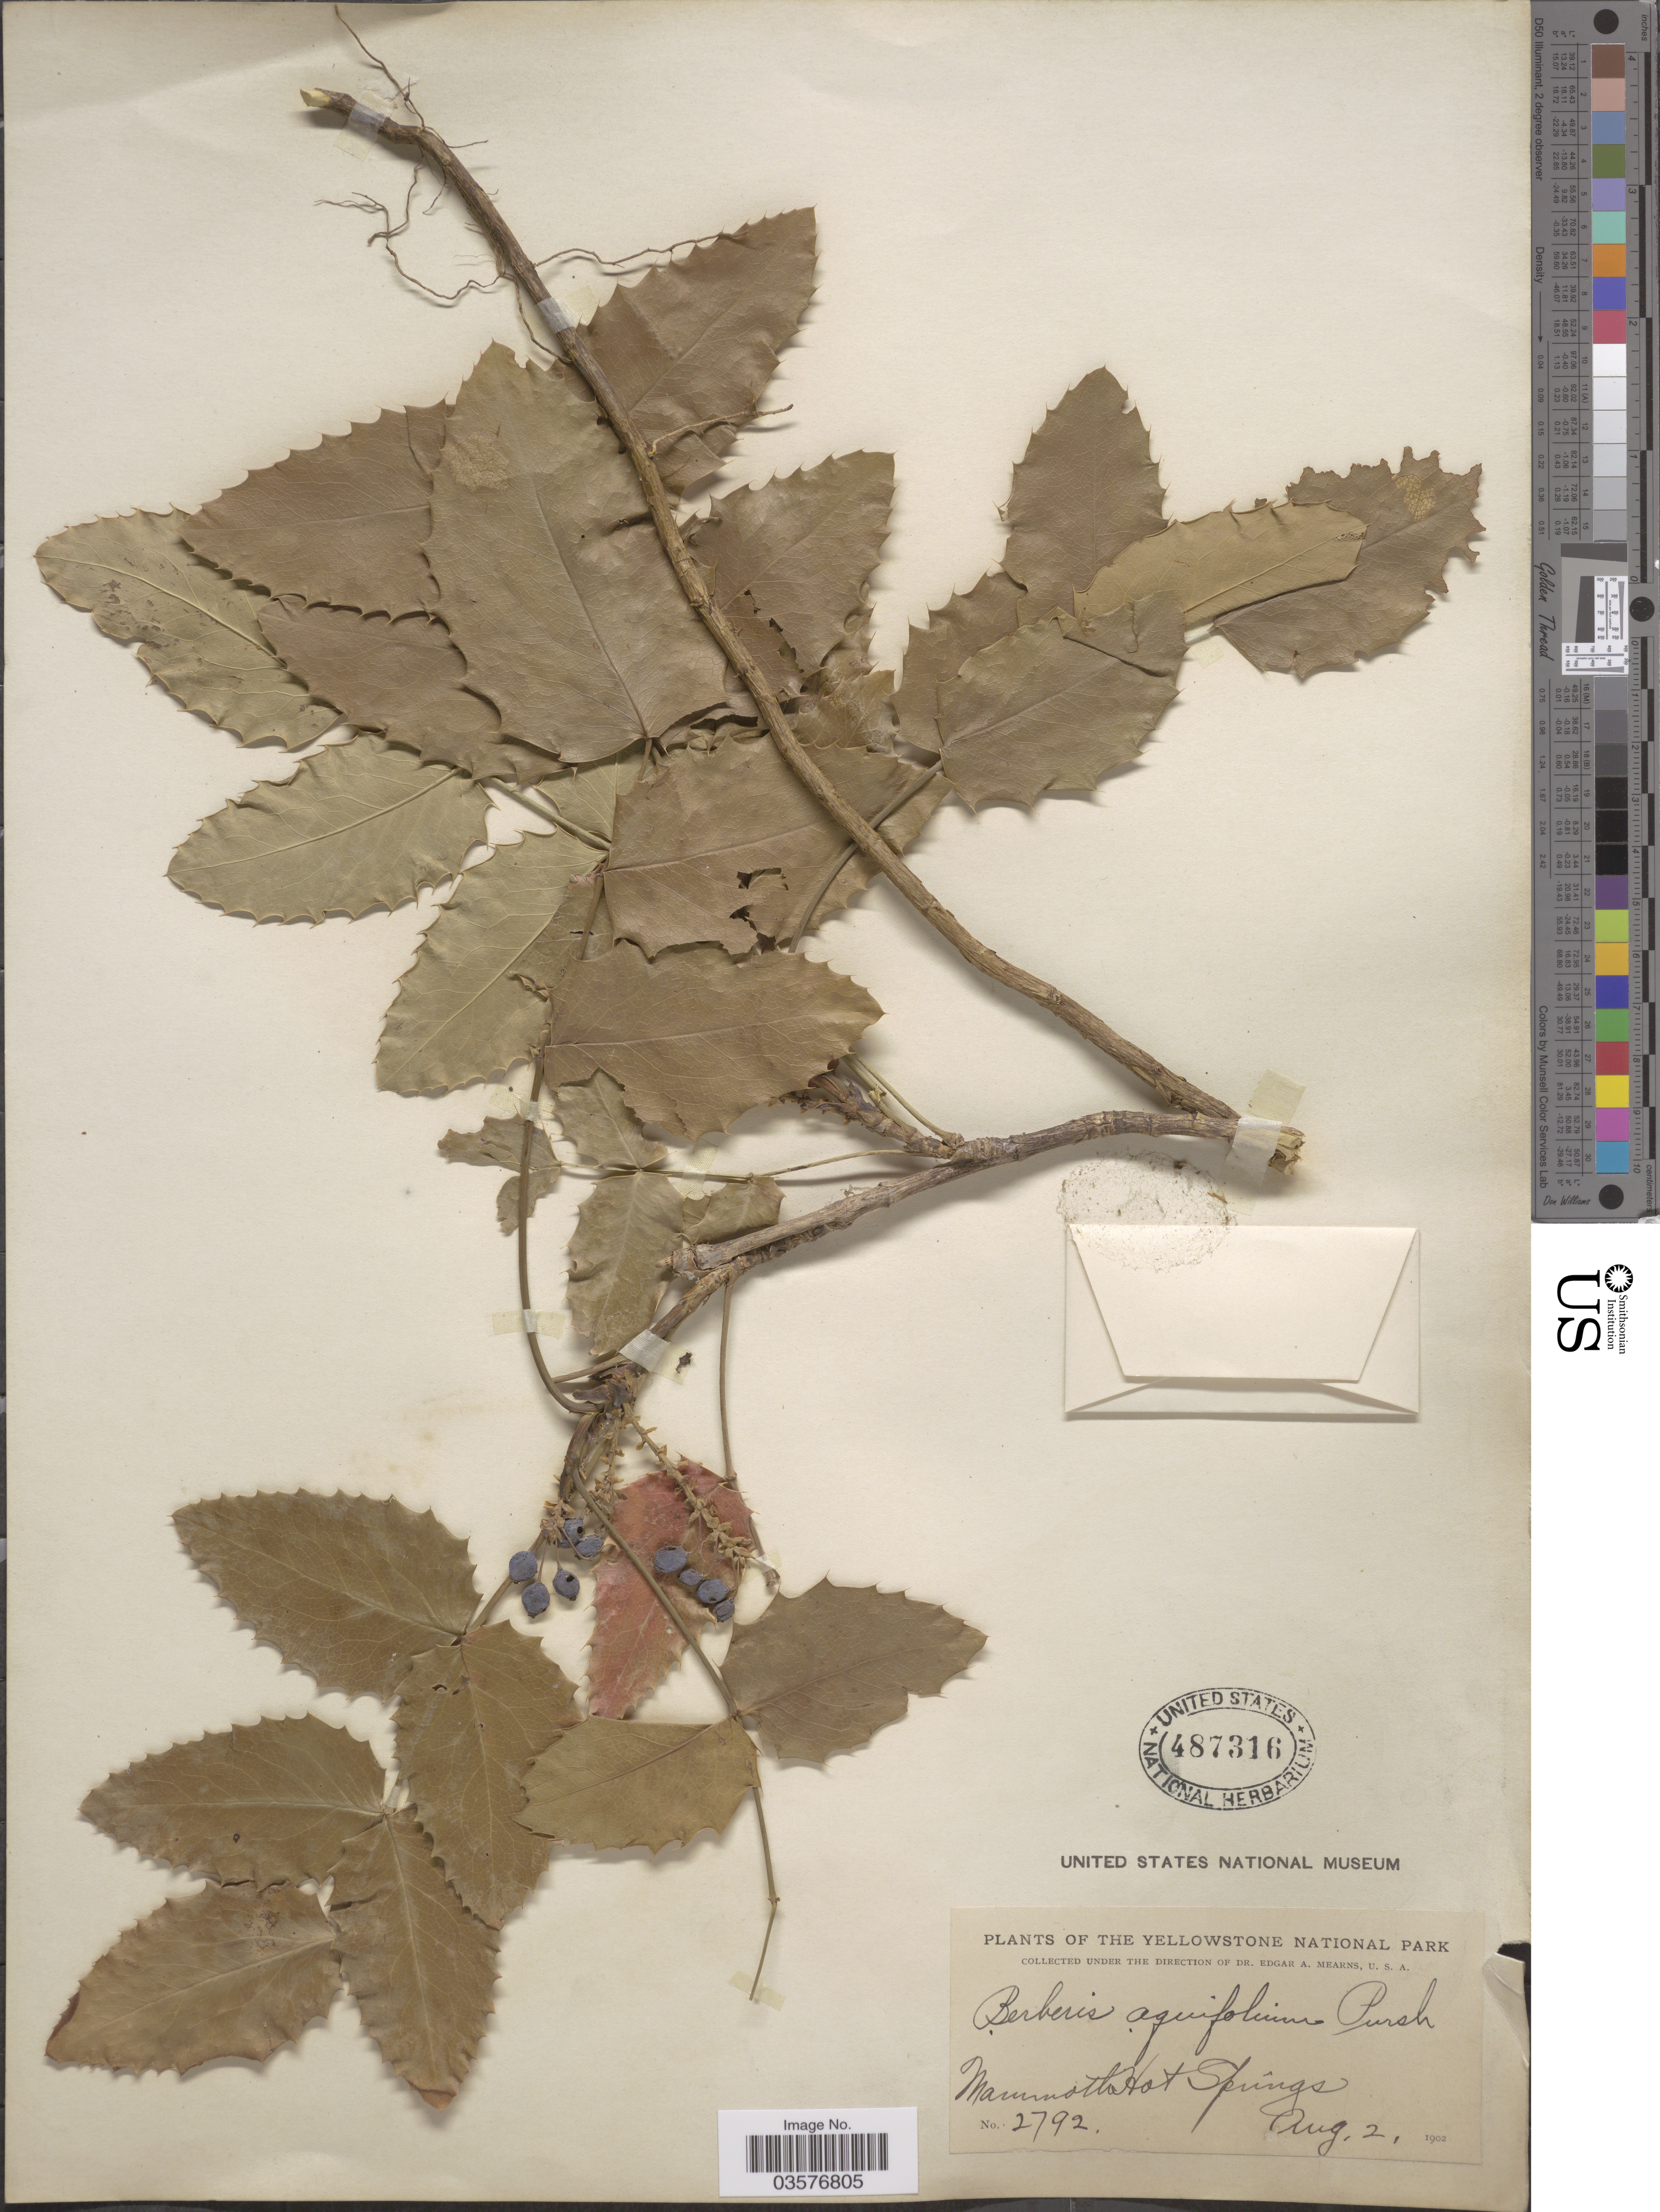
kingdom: Plantae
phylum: Tracheophyta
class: Magnoliopsida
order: Ranunculales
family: Berberidaceae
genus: Mahonia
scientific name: Mahonia repens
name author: (Lindl.) G. Don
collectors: E. A. Mearns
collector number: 2792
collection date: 1902-08-02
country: United States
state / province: Wyoming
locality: The Yellowstone National Park. Mammoth Hot Springs.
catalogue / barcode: US 487316